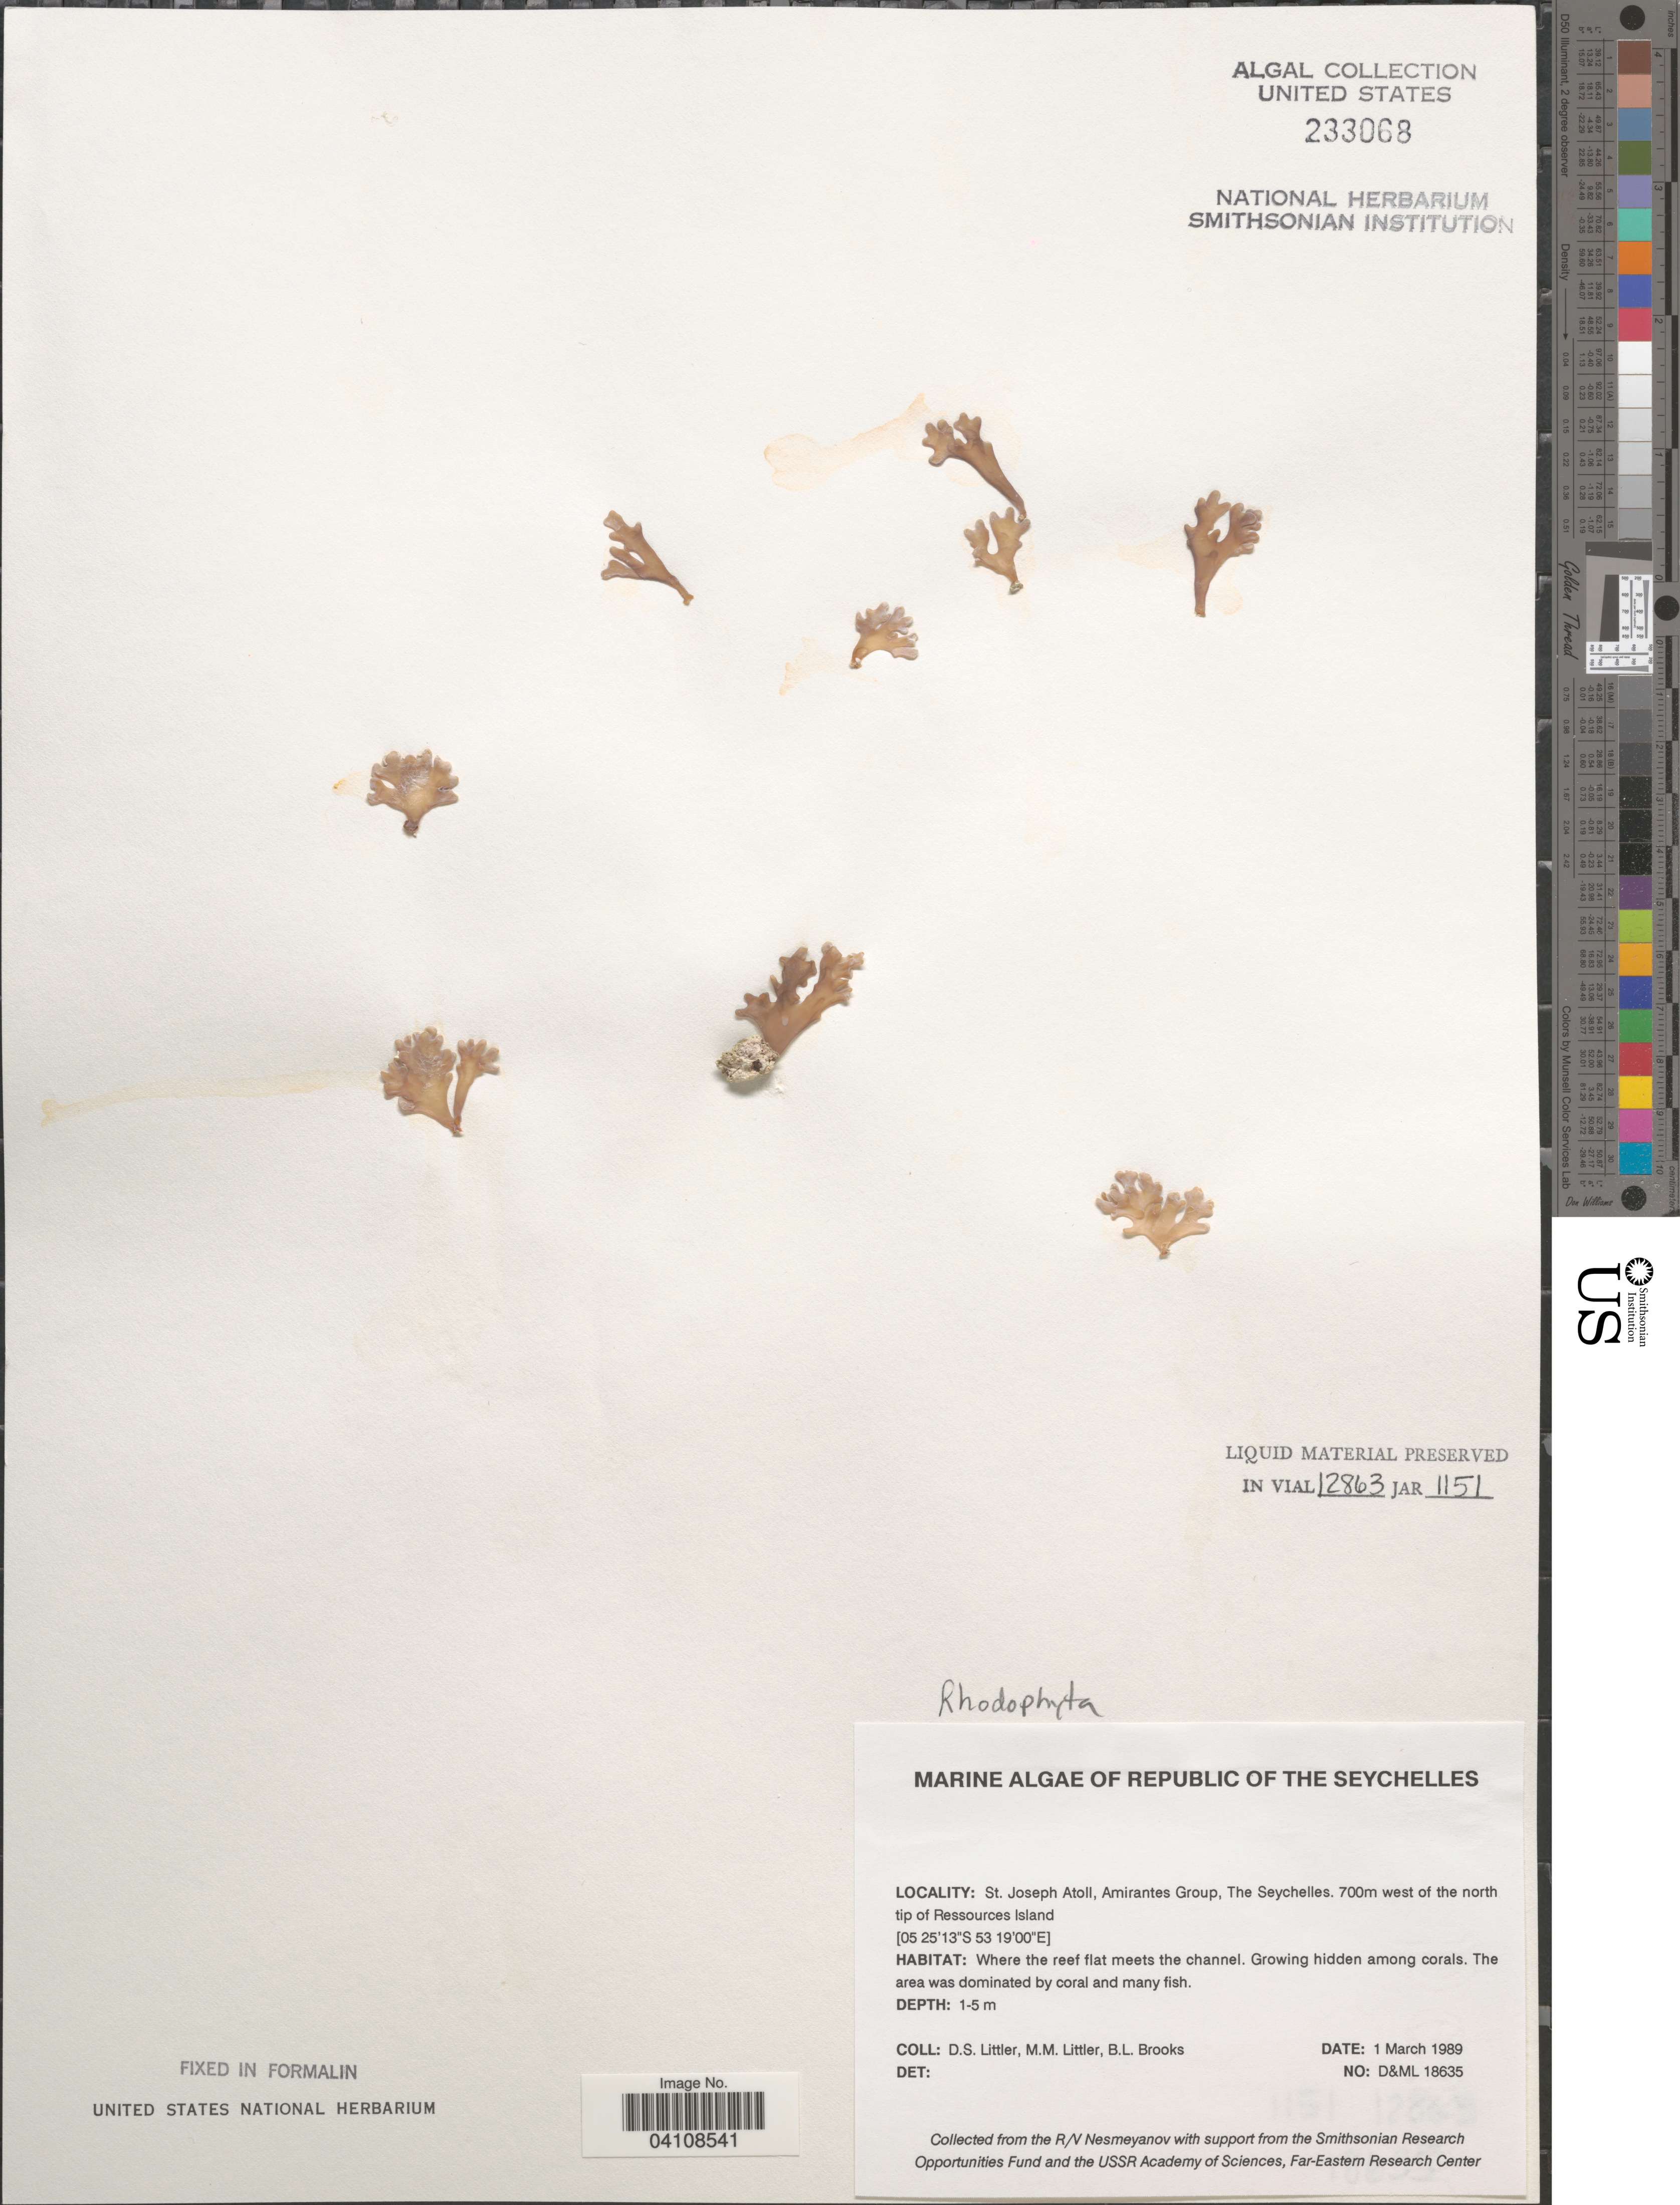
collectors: D. S. Littler & B. Brooks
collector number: D&ML18635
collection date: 1989-03-01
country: Seychelles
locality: Republic of The Seychelles. St. Joseph Atoll, Amirantes Group. 700m west of the north tip of Ressources Island. Where the reef flat meets the channel.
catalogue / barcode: US 233068